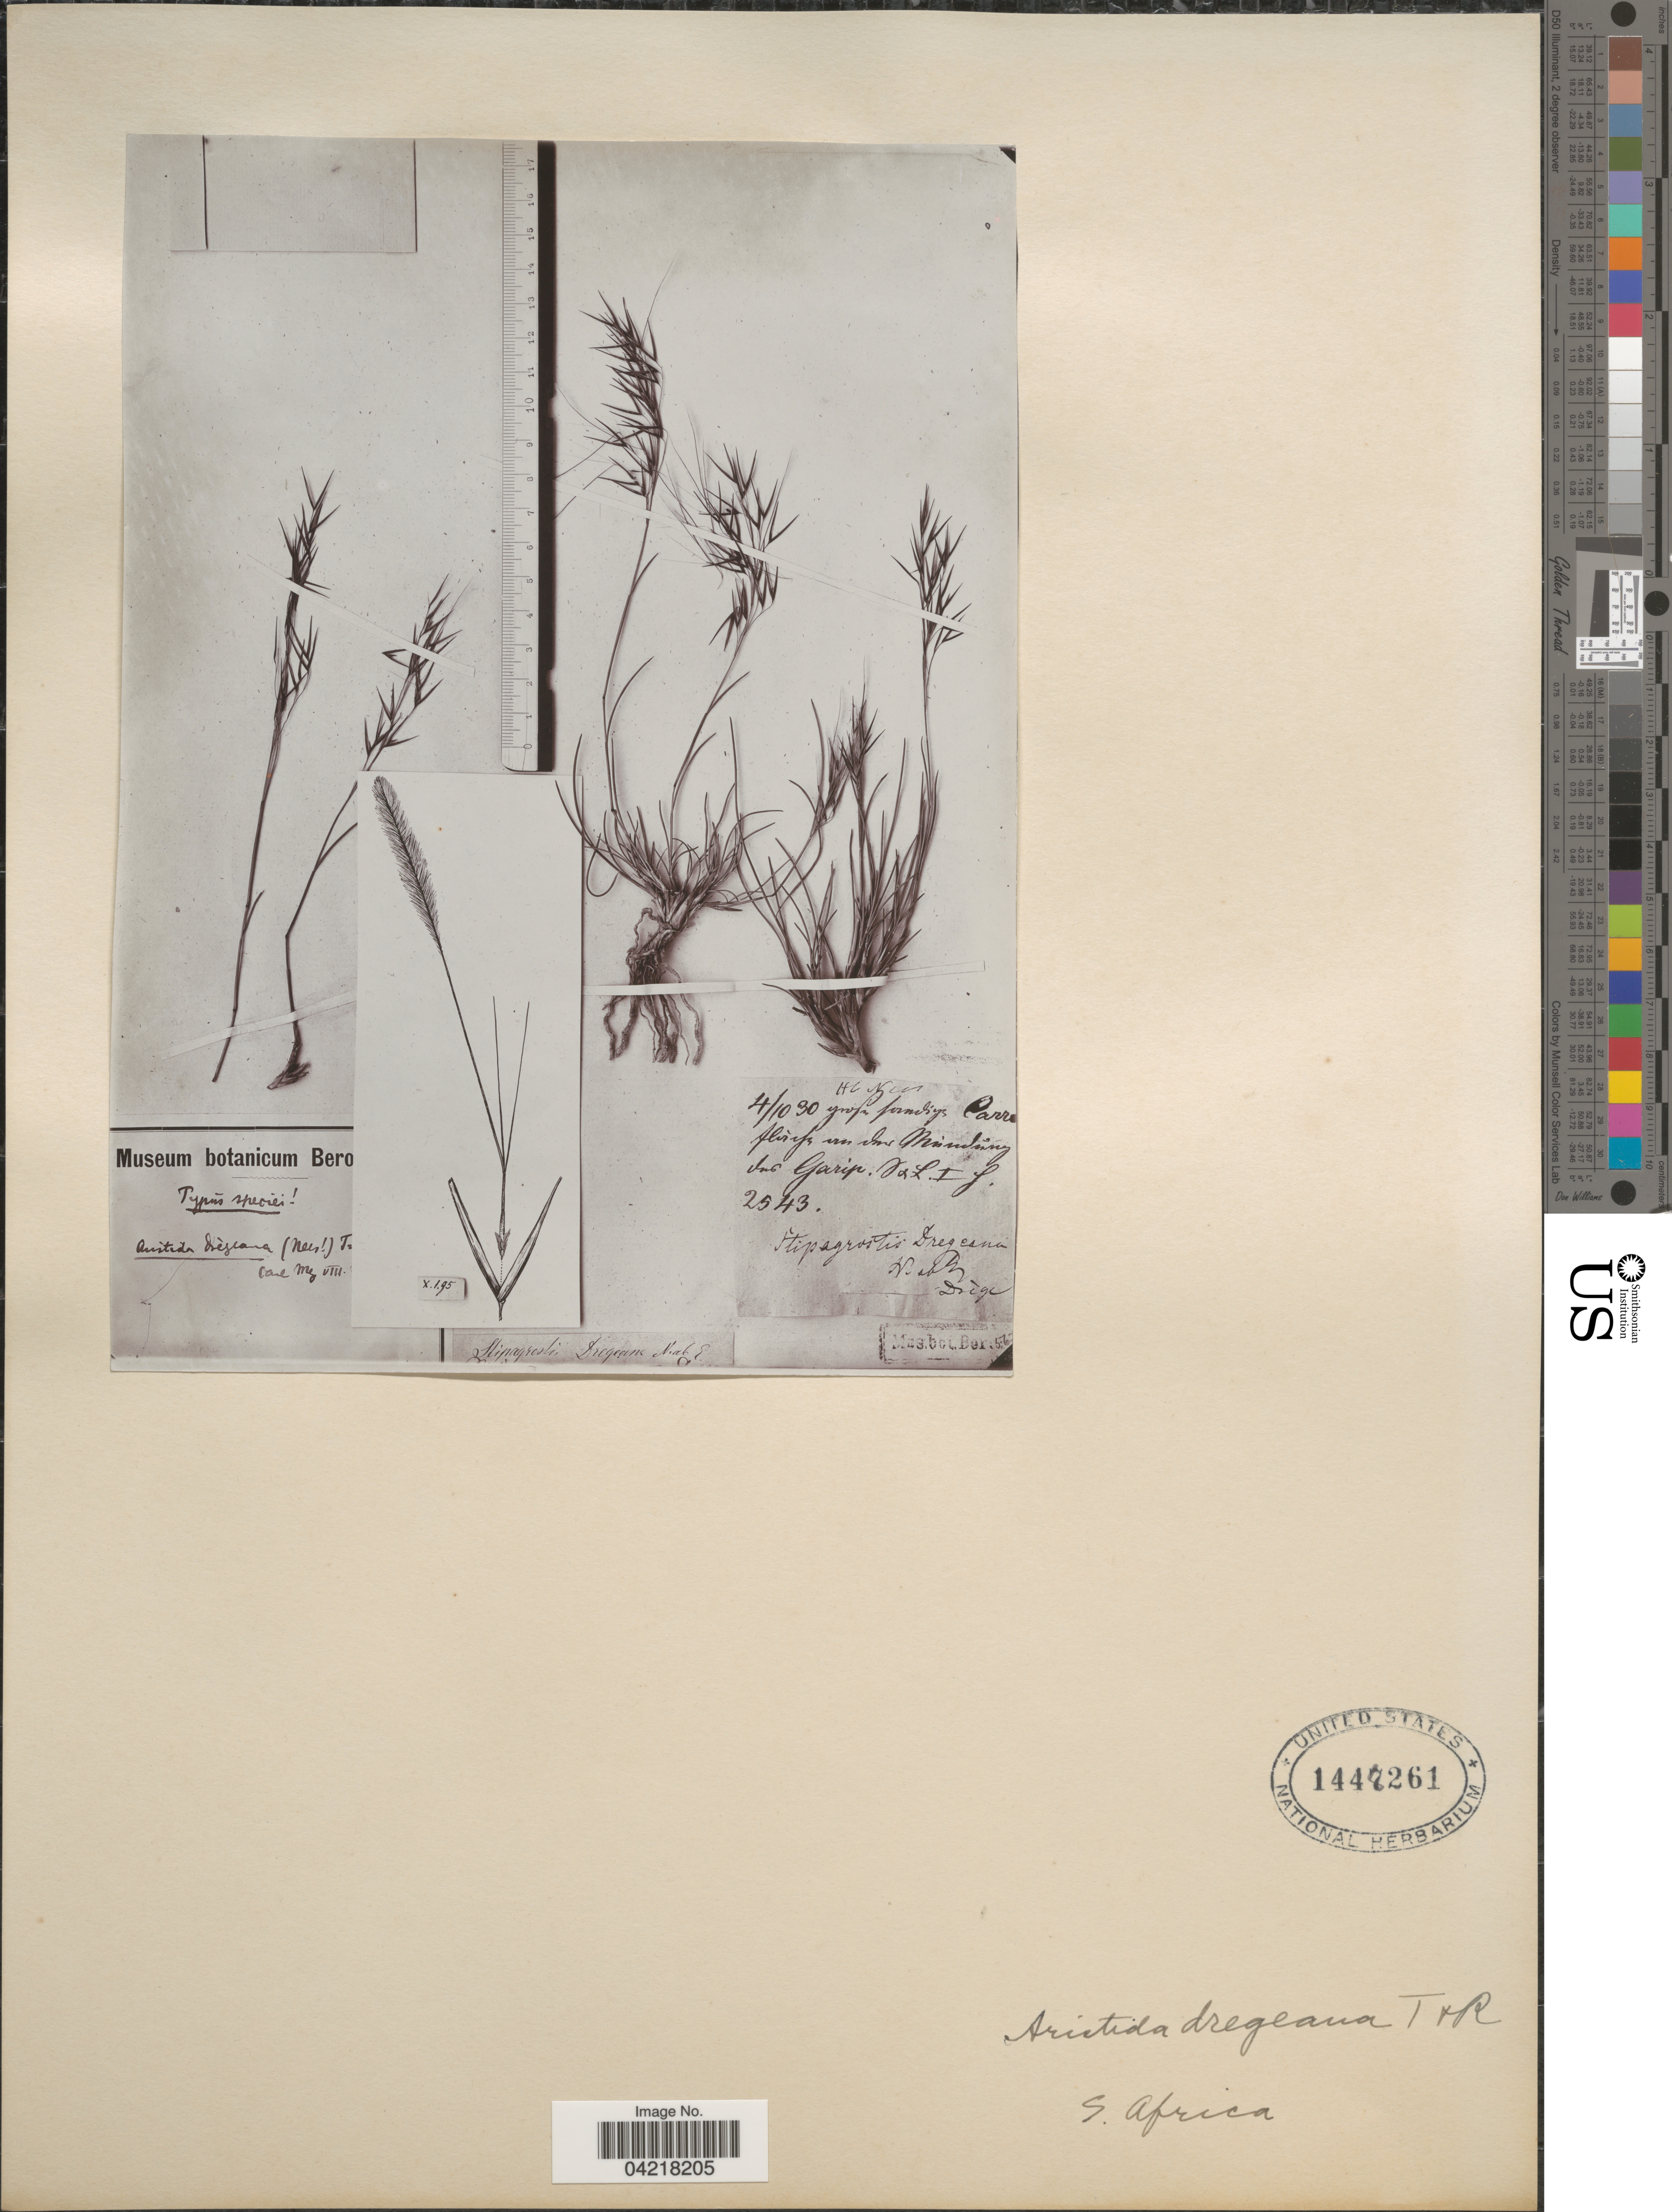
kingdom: Plantae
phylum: Tracheophyta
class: Liliopsida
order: Poales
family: Poaceae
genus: Stipagrostis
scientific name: Stipagrostis dregeana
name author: Nees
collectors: Drege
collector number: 2543?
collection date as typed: Transcribed d/m/y: 4/10/30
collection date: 1830-10-04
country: South Africa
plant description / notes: This sheet appears to be mounted with a photo of the type in the Berlin herbarium, with no fragments or any other specimen attached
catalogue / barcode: US 1447261